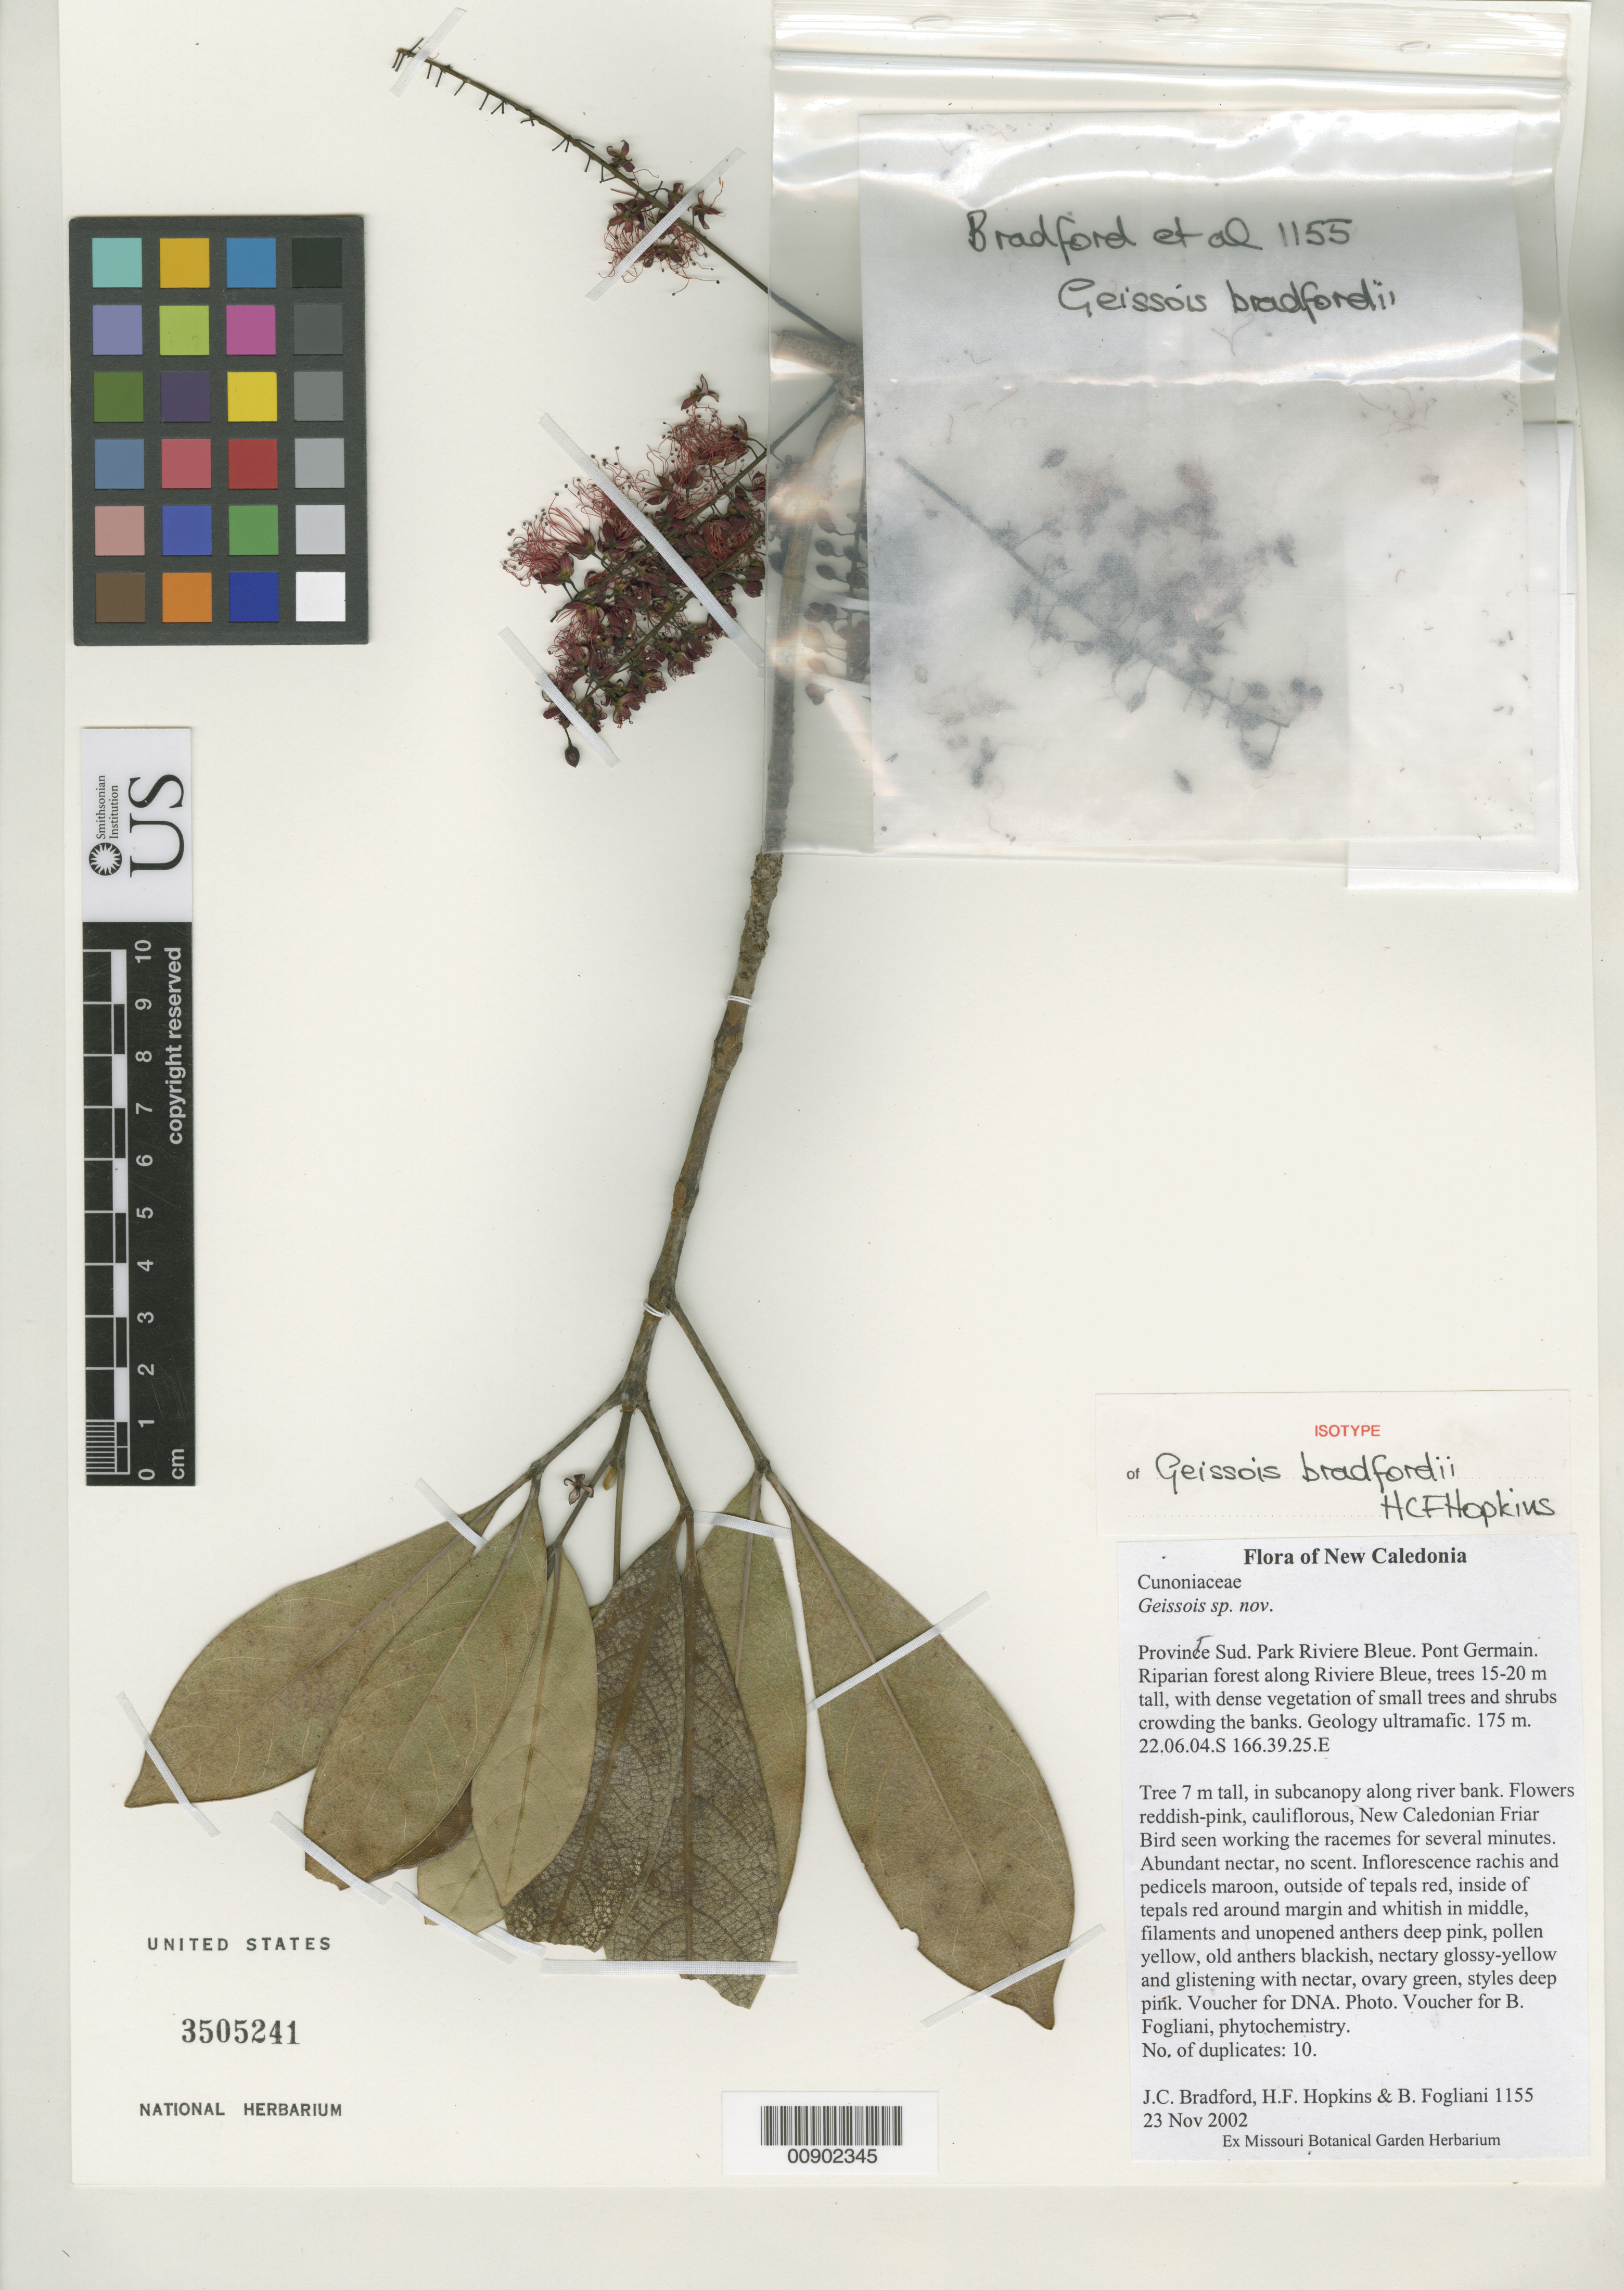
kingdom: Plantae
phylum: Tracheophyta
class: Magnoliopsida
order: Oxalidales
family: Cunoniaceae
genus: Geissois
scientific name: Geissois bradfordii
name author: H.C. Hopkins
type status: Isotype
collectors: J. C. Bradford, H. Hopkins & B. Fogliani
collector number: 1155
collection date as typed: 23 Nov 2002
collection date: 2002-11-23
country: New Caledonia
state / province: Sud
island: New Caledonia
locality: Park Riviere Bleue. Pont Germain.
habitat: Riparian forest along Riviere Bleue.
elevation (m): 175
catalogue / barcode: US 3505241